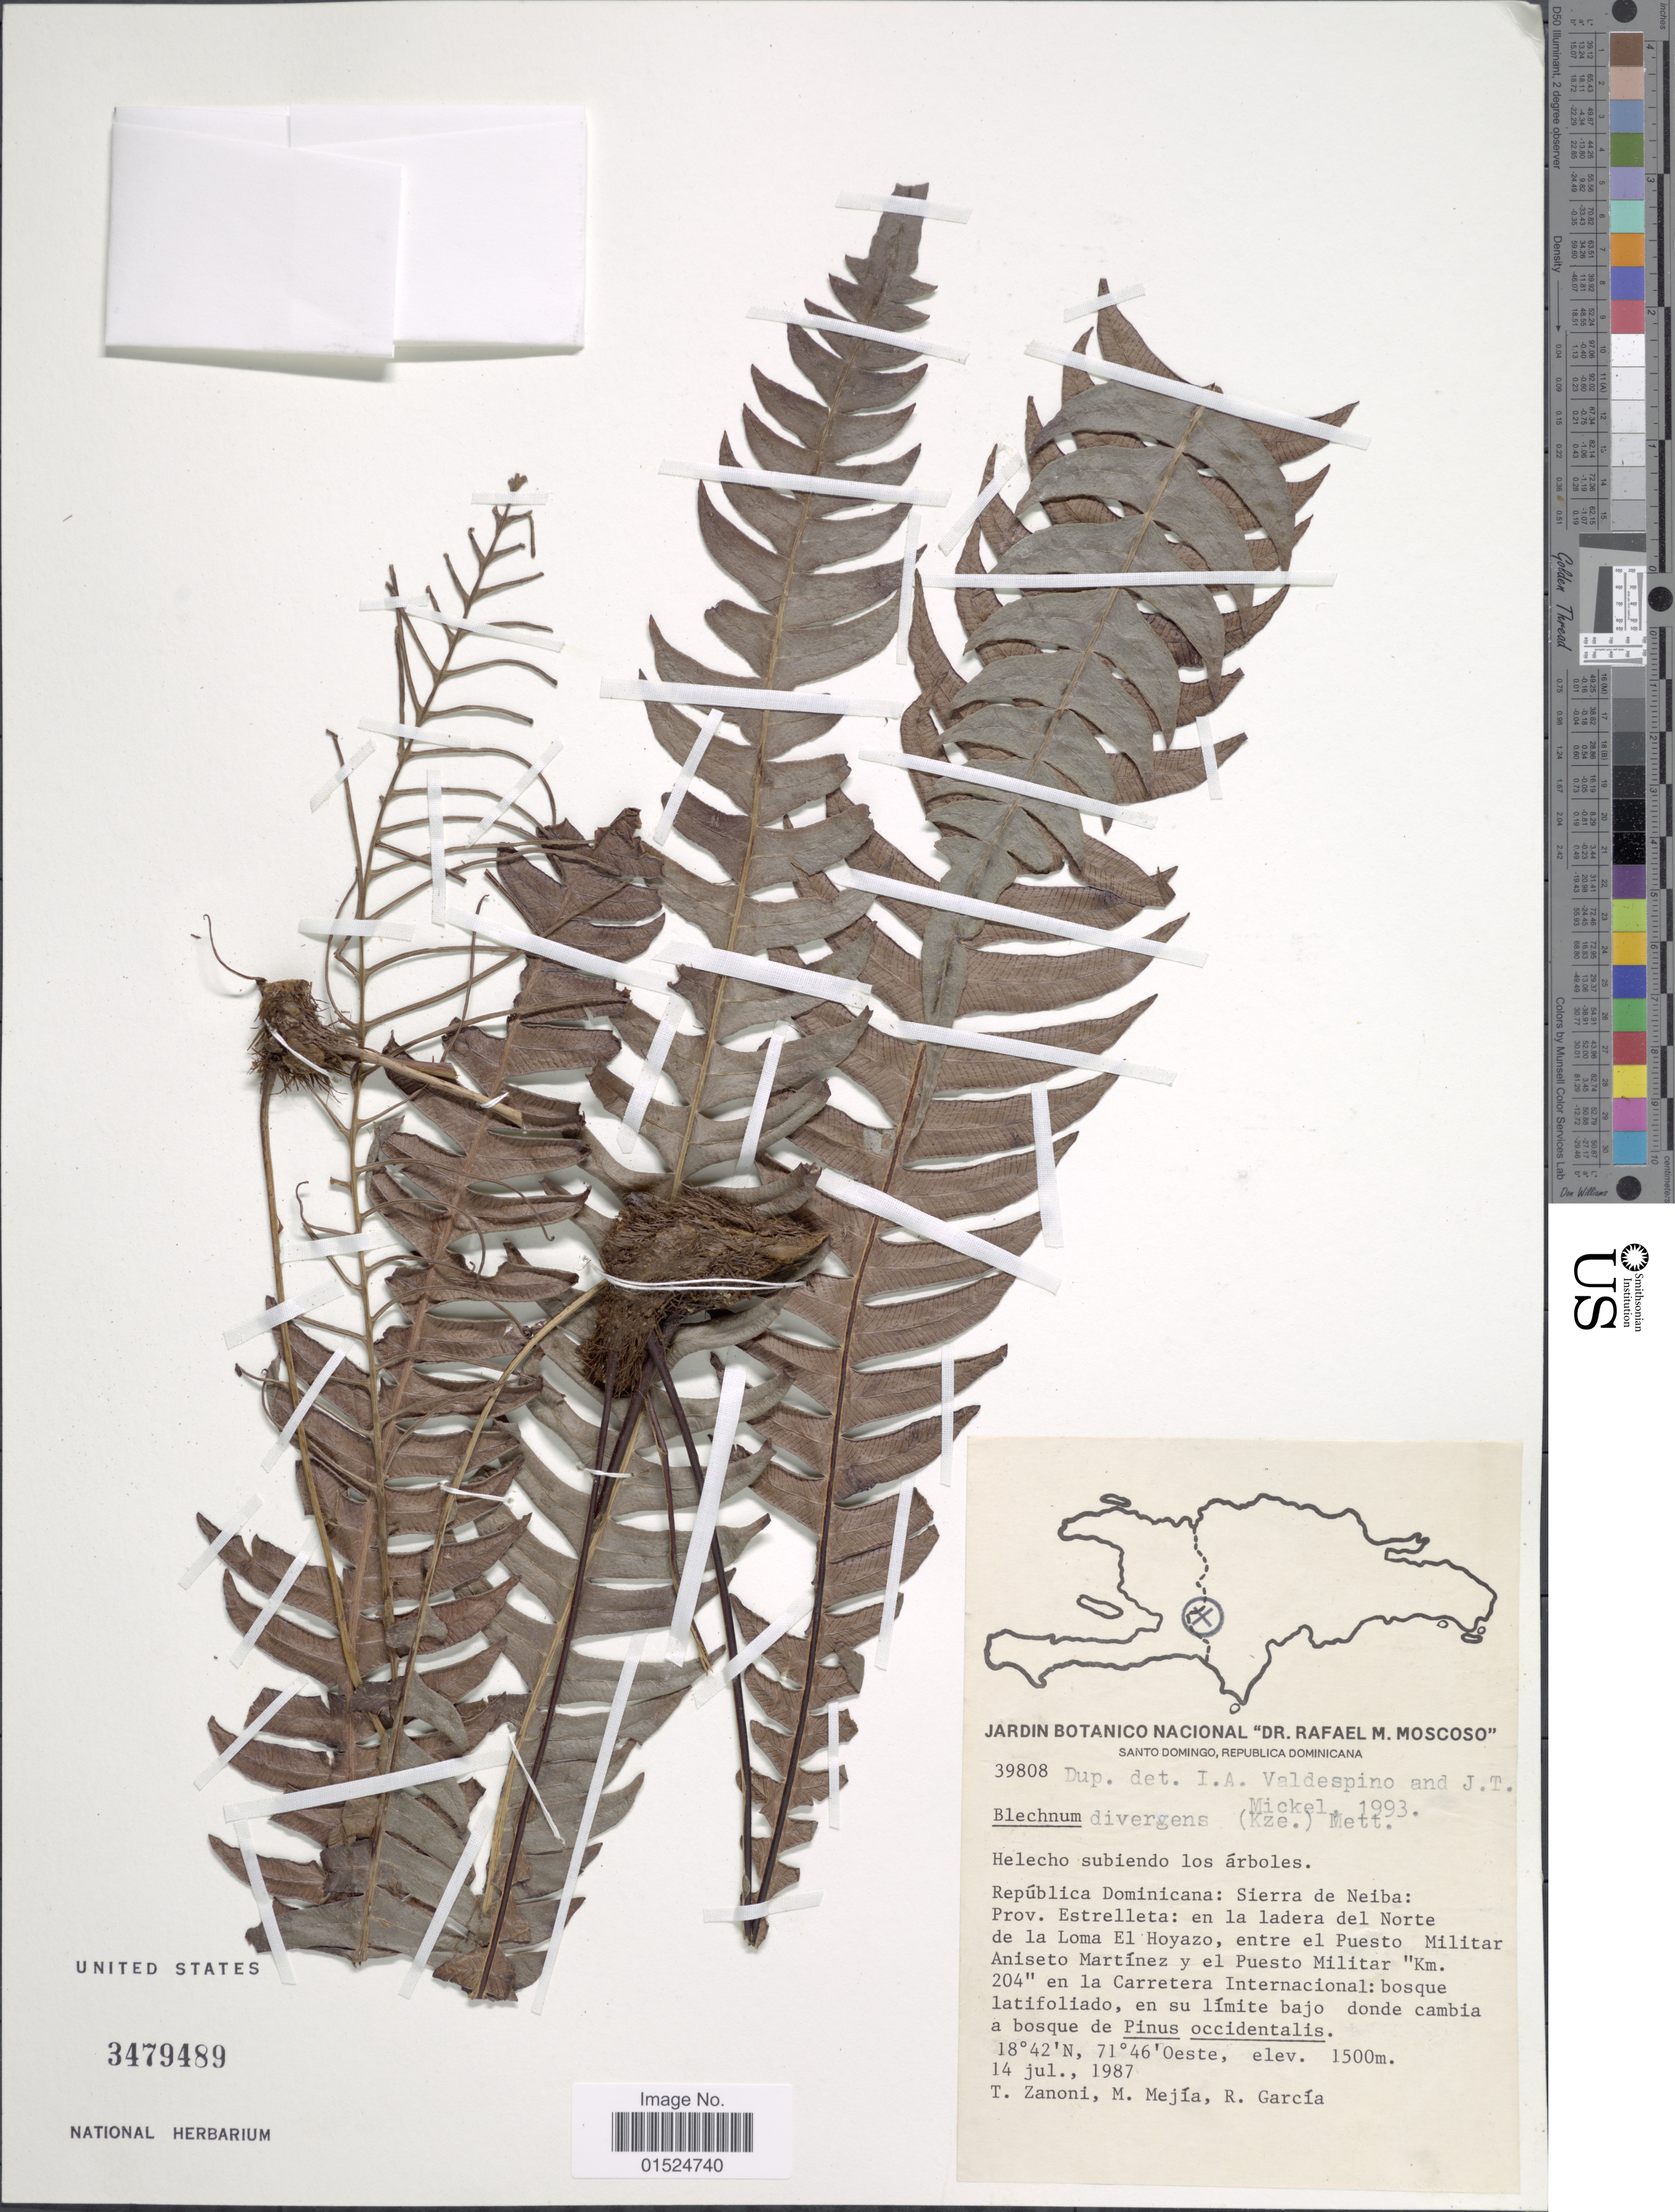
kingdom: Plantae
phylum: Tracheophyta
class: Polypodiopsida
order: Polypodiales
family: Blechnaceae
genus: Blechnum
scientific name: Blechnum exaltatum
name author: (Fée) Duek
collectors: T. A. Zanoni, M. Mejia & R. García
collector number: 39808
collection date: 1987-07-14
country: Dominican Republic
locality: Santo Domingo, Sierra de Neiba: Prov. Estrelleta: en la ladera del Norte de la Loma El Hoyazo, entre el Puesto Militar Aniseto Martínez y el Puesto Militar "Km. 204" en la Carretera Internacional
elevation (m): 1500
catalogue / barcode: US 3479489